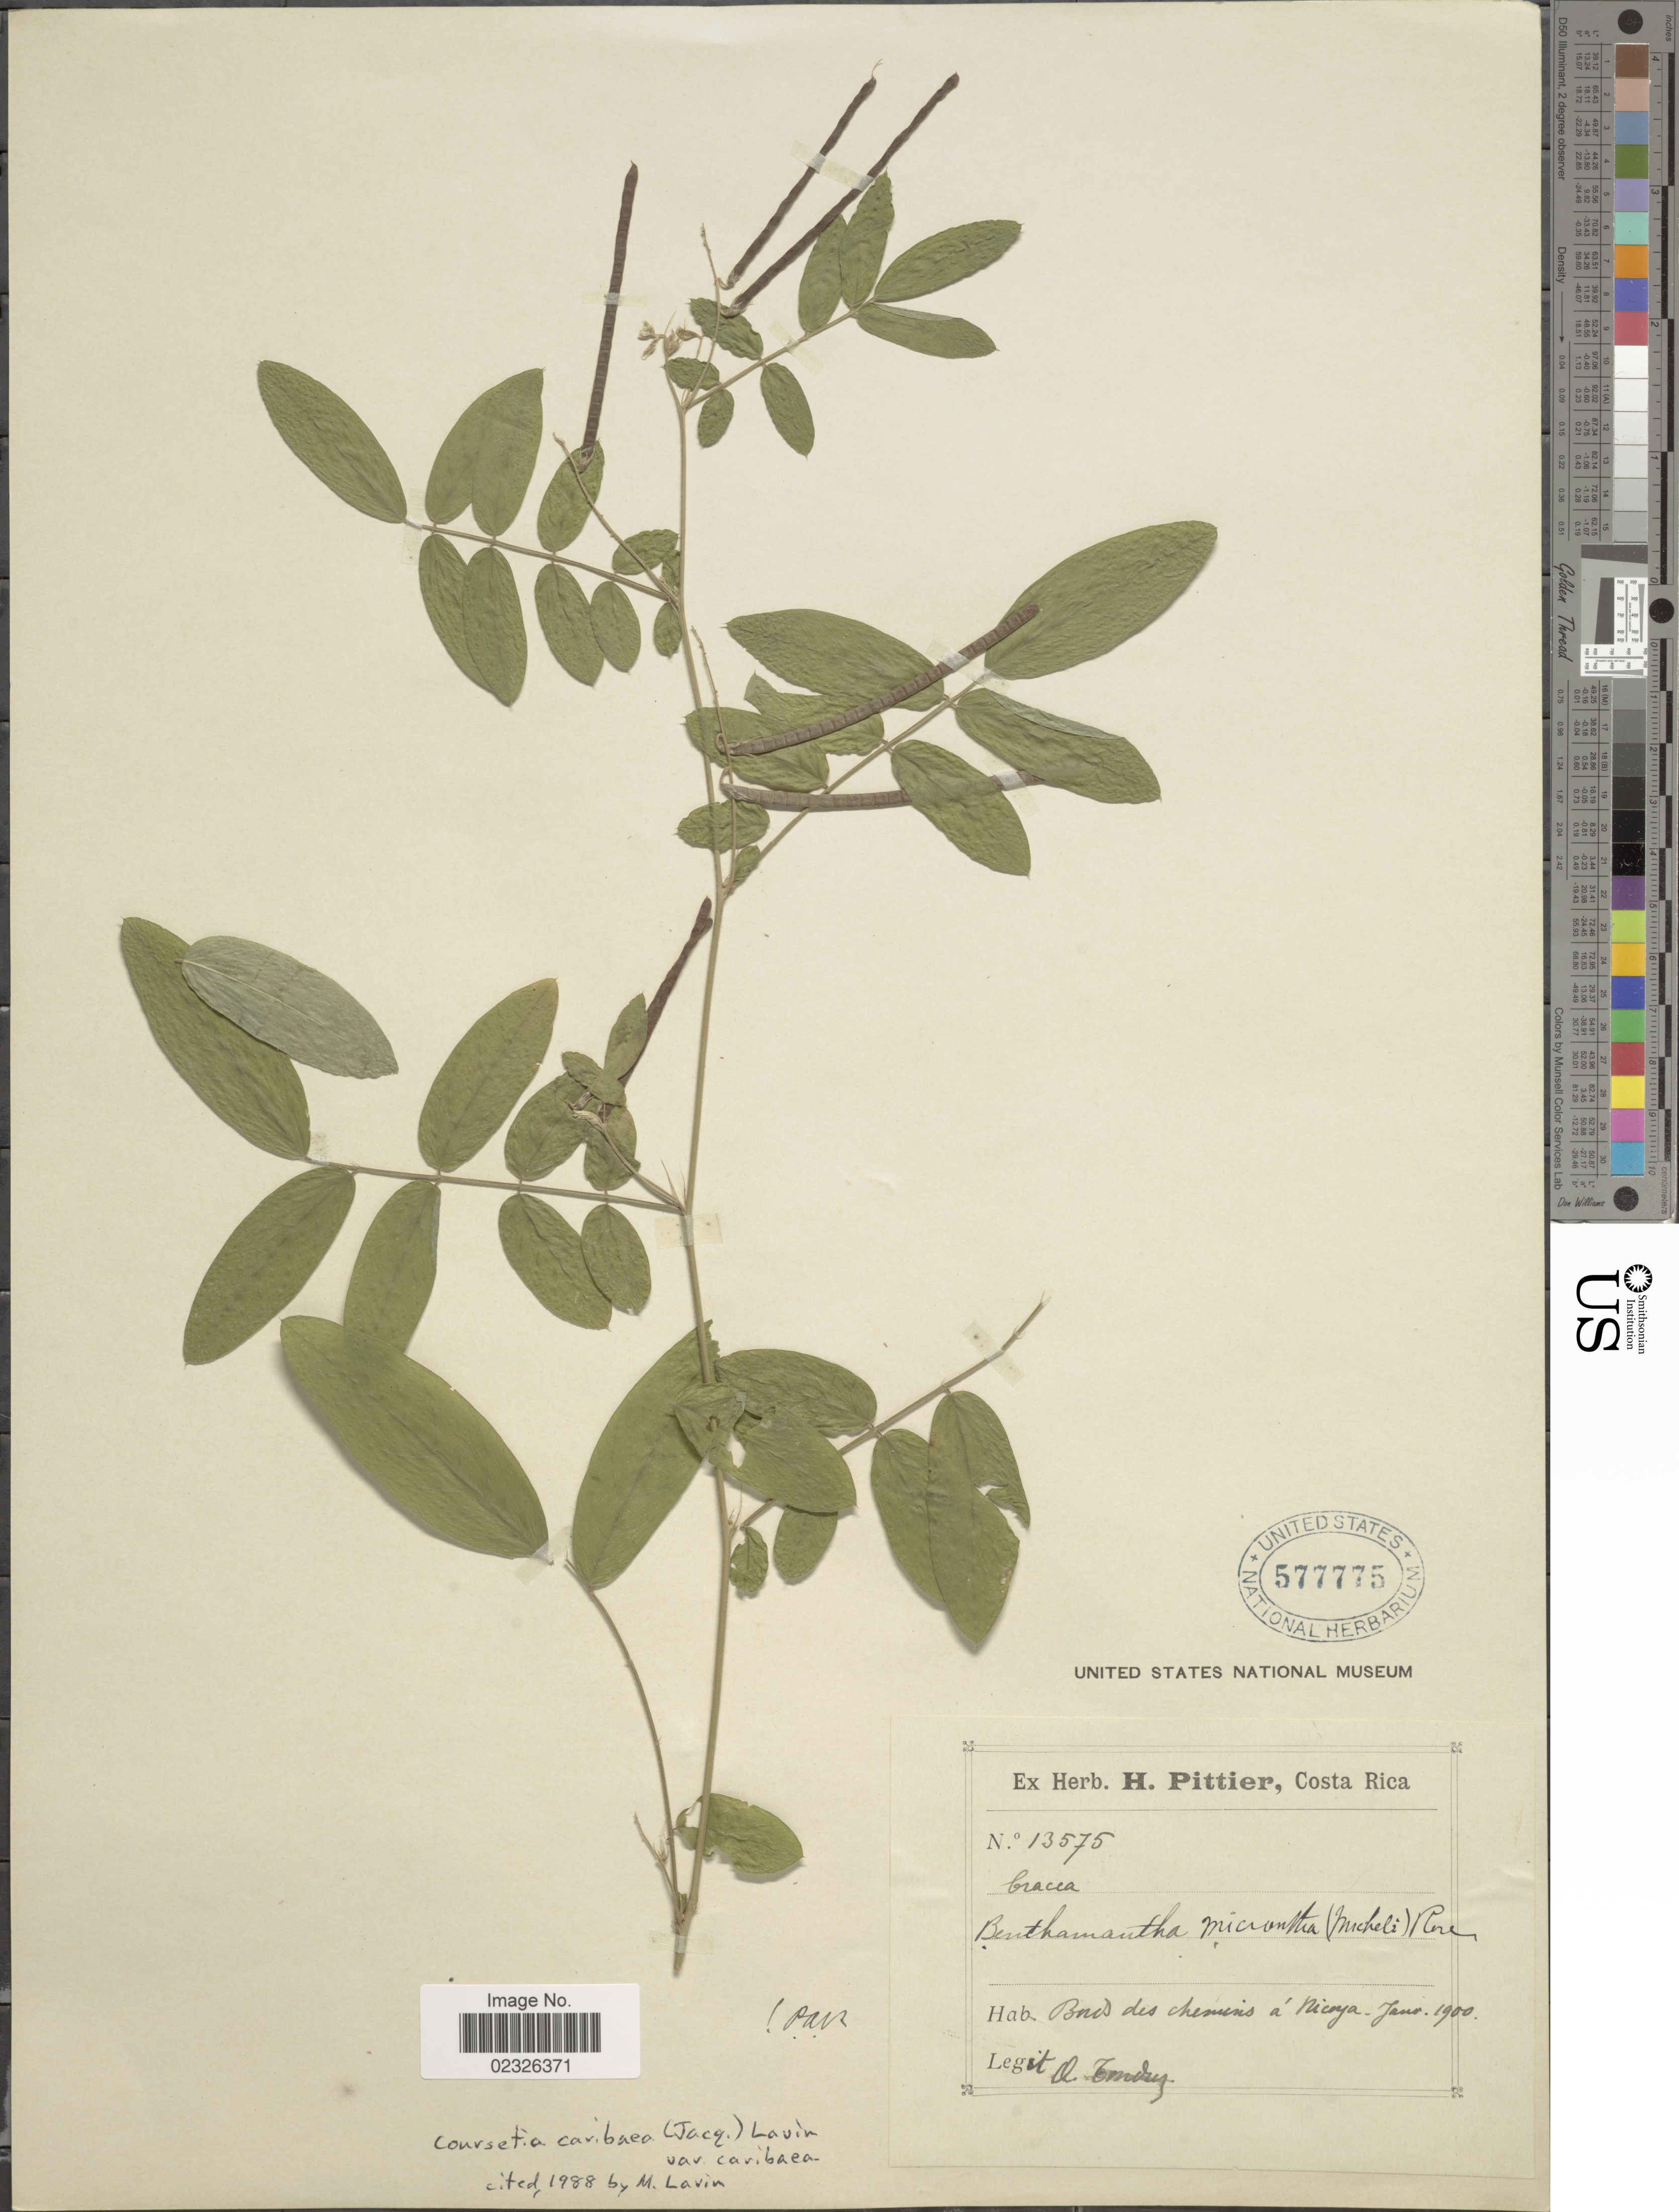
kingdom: Plantae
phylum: Tracheophyta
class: Magnoliopsida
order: Fabales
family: Fabaceae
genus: Coursetia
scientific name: Coursetia caribaea var. caribaea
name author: (Jacq.) Lavin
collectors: A. Tonduz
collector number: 13575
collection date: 1900-01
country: Costa Rica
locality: Buds des chemins a Nicoya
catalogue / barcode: US 577775